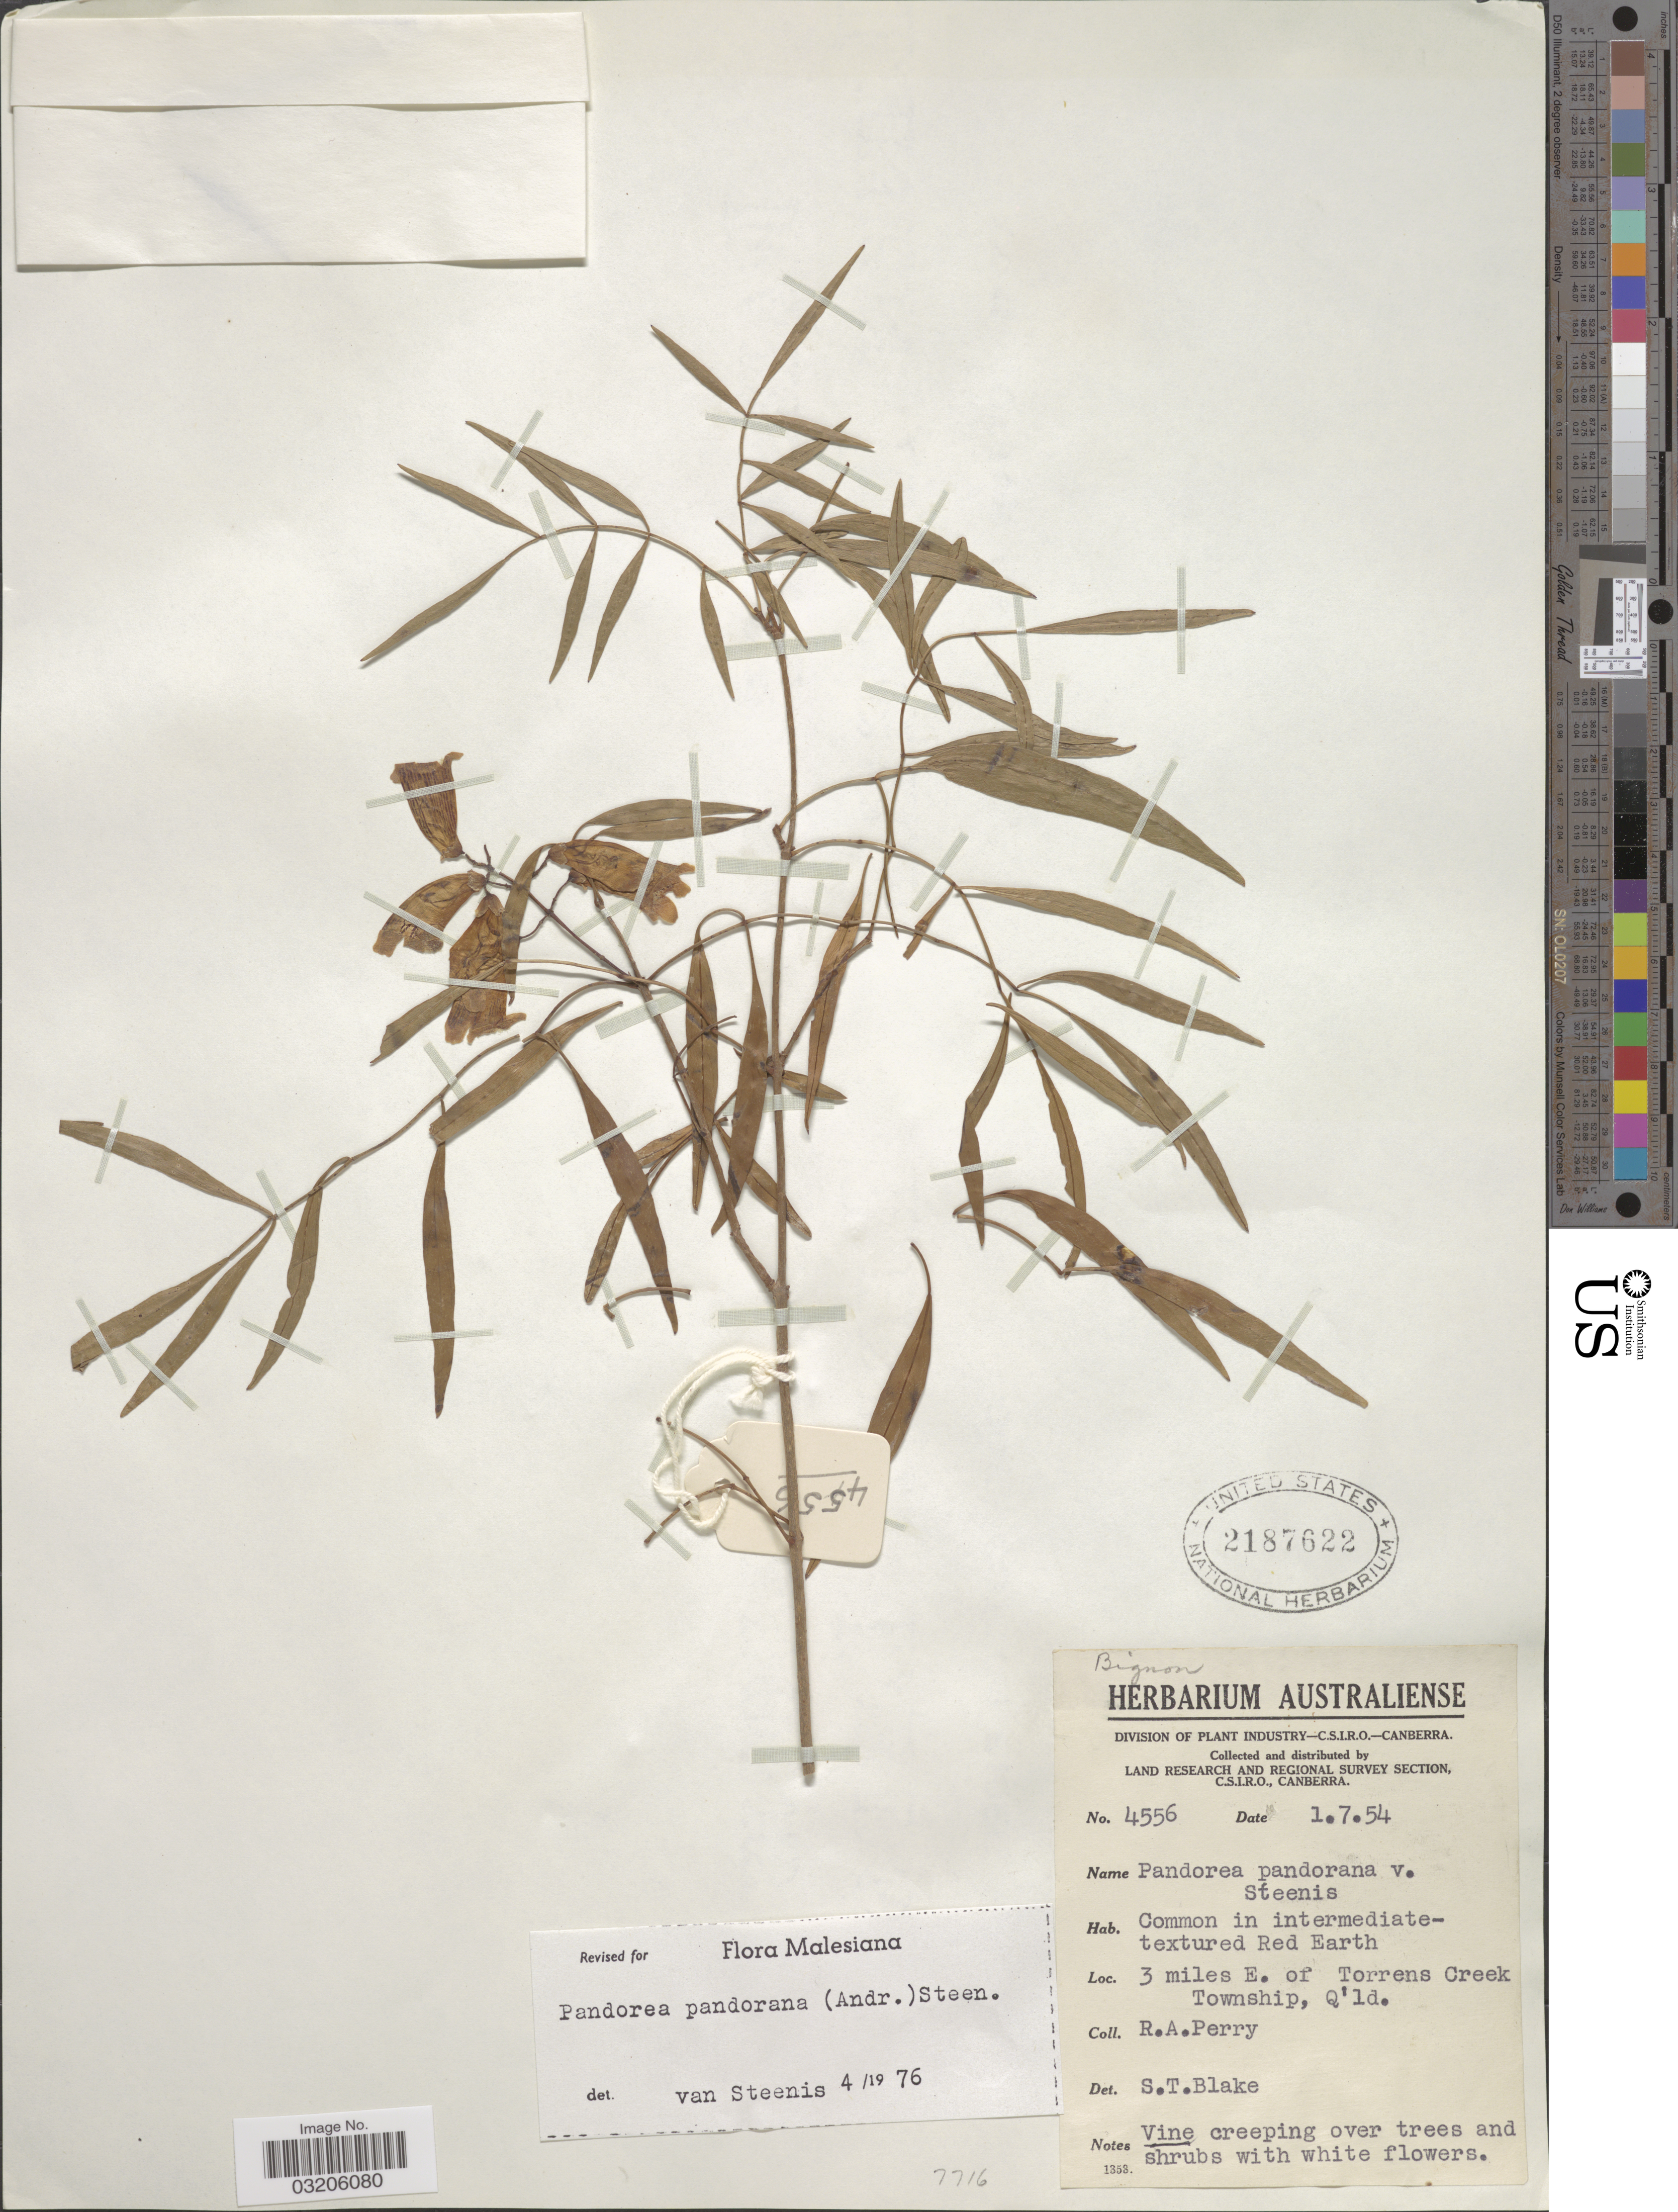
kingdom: Plantae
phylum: Tracheophyta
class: Magnoliopsida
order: Lamiales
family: Bignoniaceae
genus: Pandorea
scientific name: Pandorea pandorana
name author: (Andrews) Steenis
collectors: Perry, R. A.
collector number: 4556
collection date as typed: Transcribed d/m/y: 1/7/54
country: Australia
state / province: Queensland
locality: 3 miles E. of Torrens Creek Township.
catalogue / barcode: US 2187622